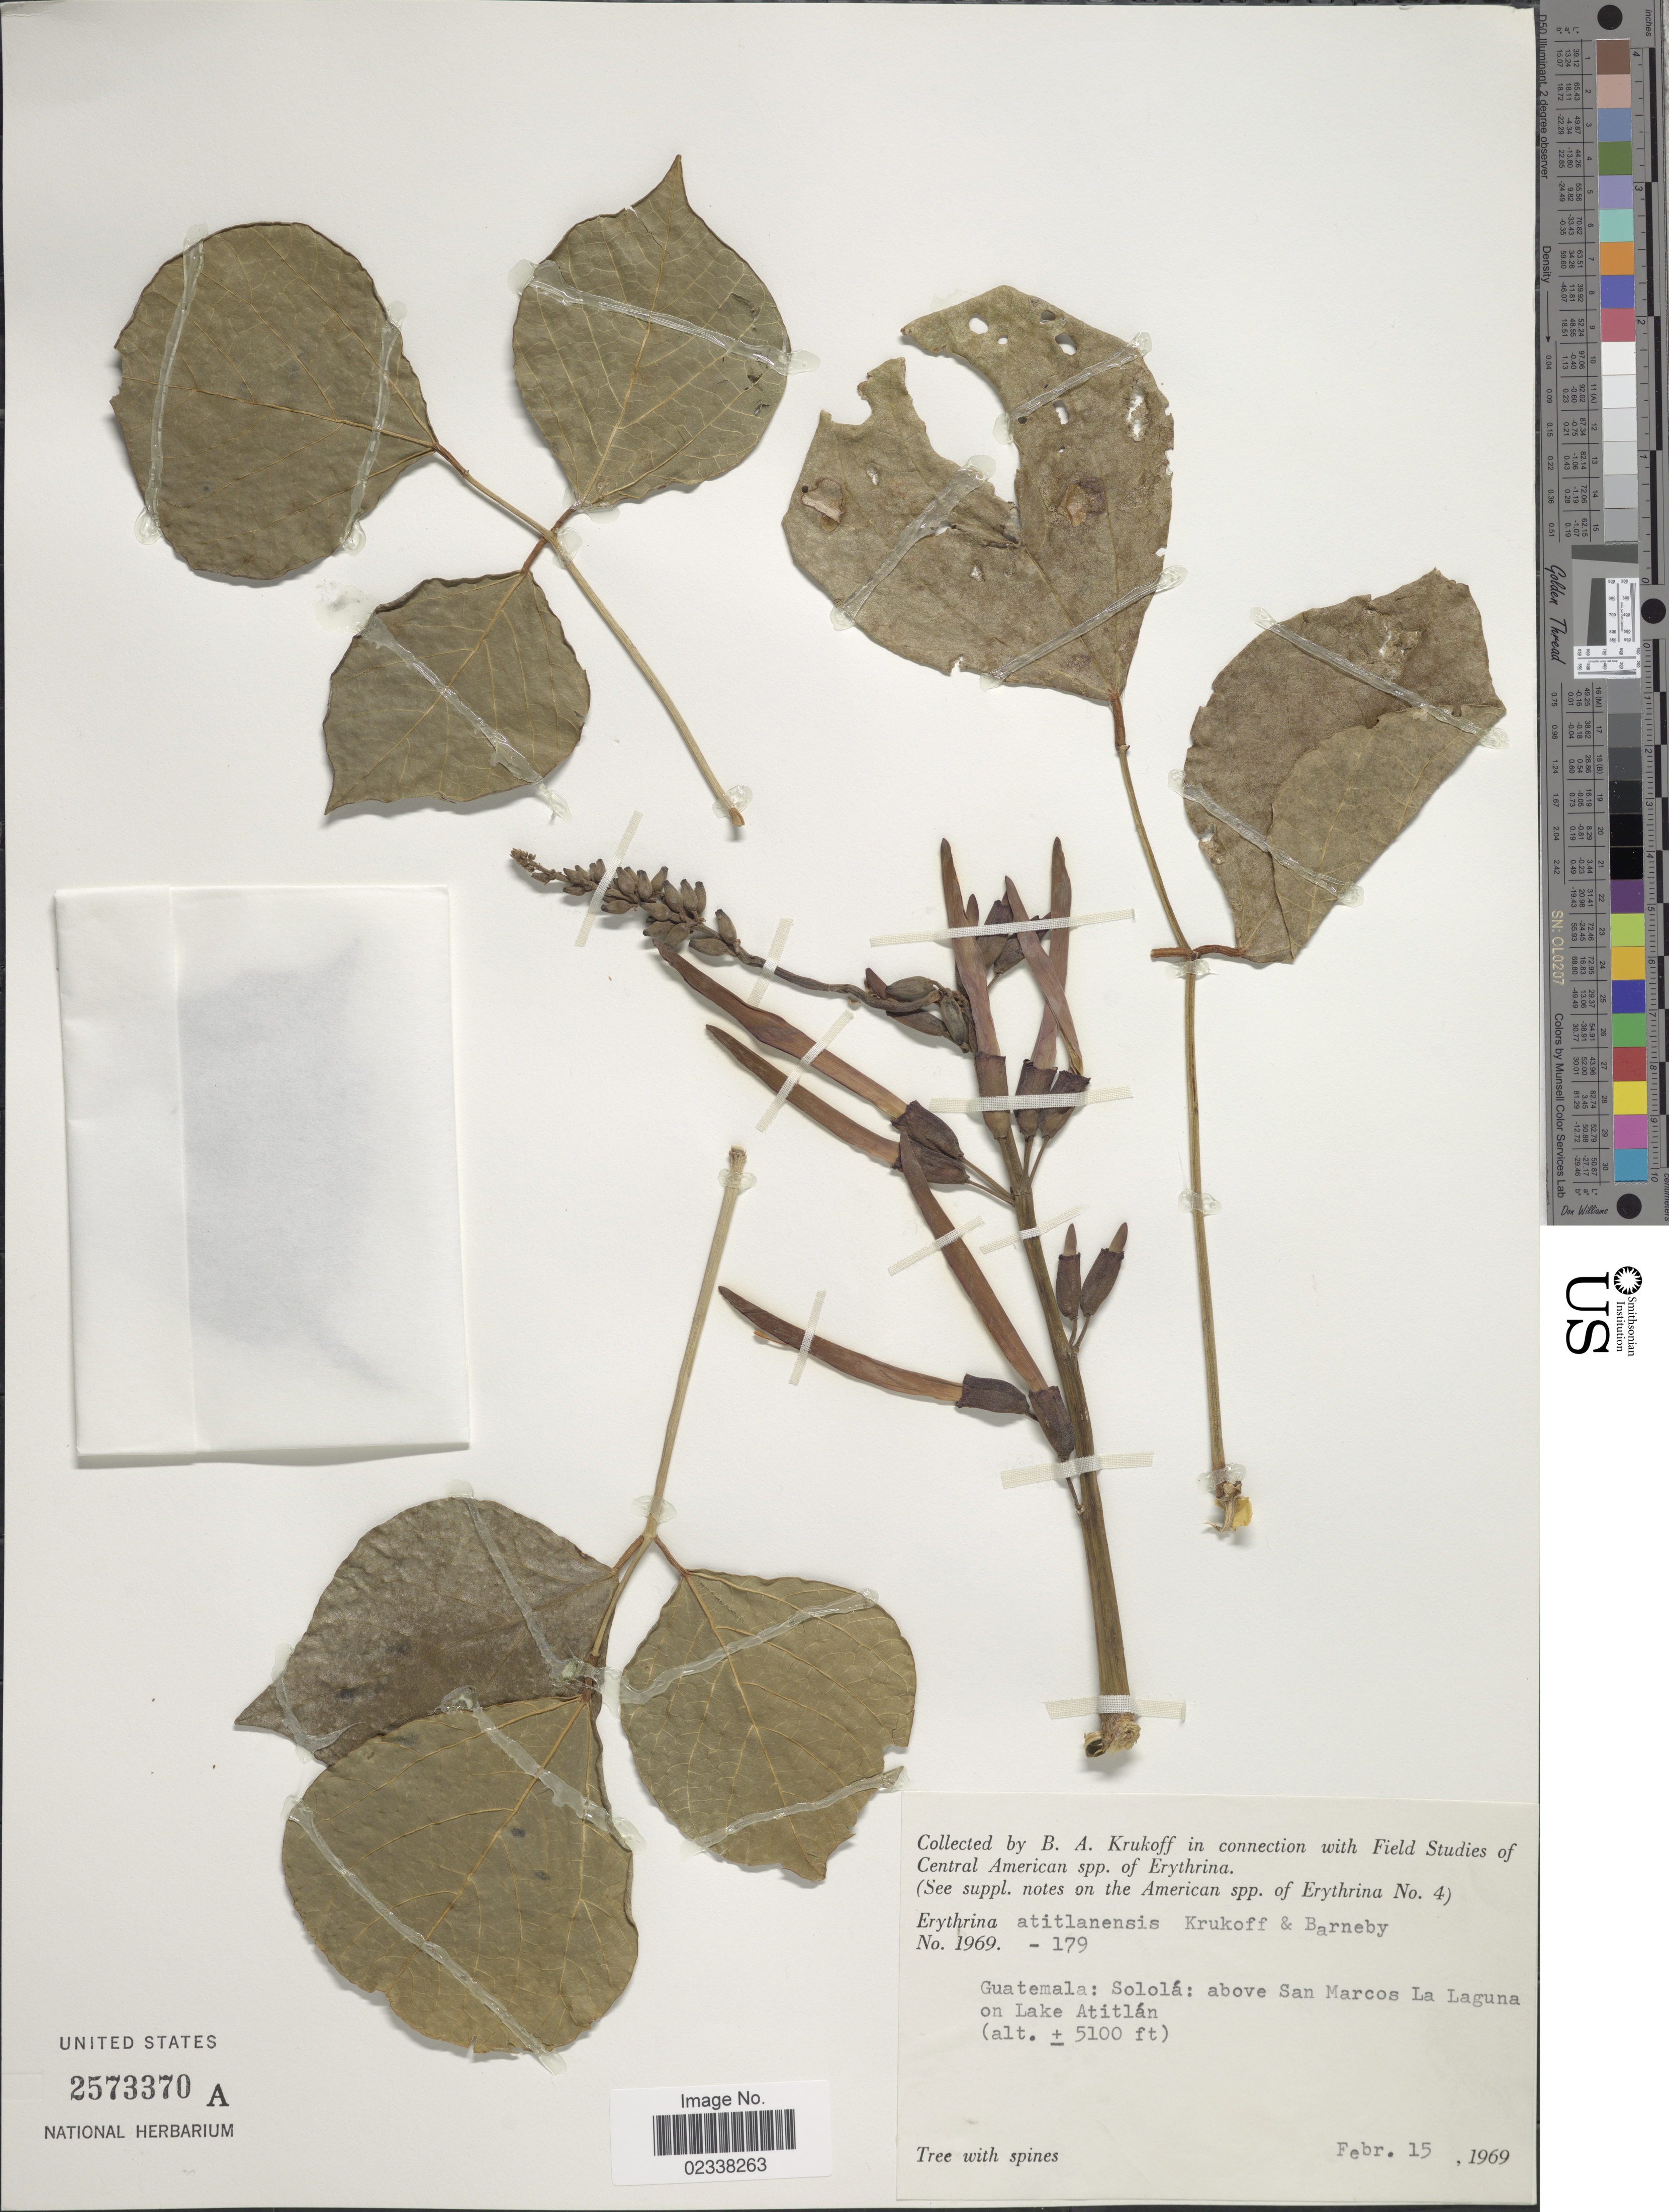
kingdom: Plantae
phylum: Tracheophyta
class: Magnoliopsida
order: Fabales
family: Fabaceae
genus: Erythrina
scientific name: Erythrina atitlanensis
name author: Krukoff & Barneby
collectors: B. A. Krukoff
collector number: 1969-179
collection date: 1969-02-15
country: Guatemala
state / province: Sololá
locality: Above San Marcos La Laguna on Lake Atitlan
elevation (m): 1554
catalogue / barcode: US 2573370A